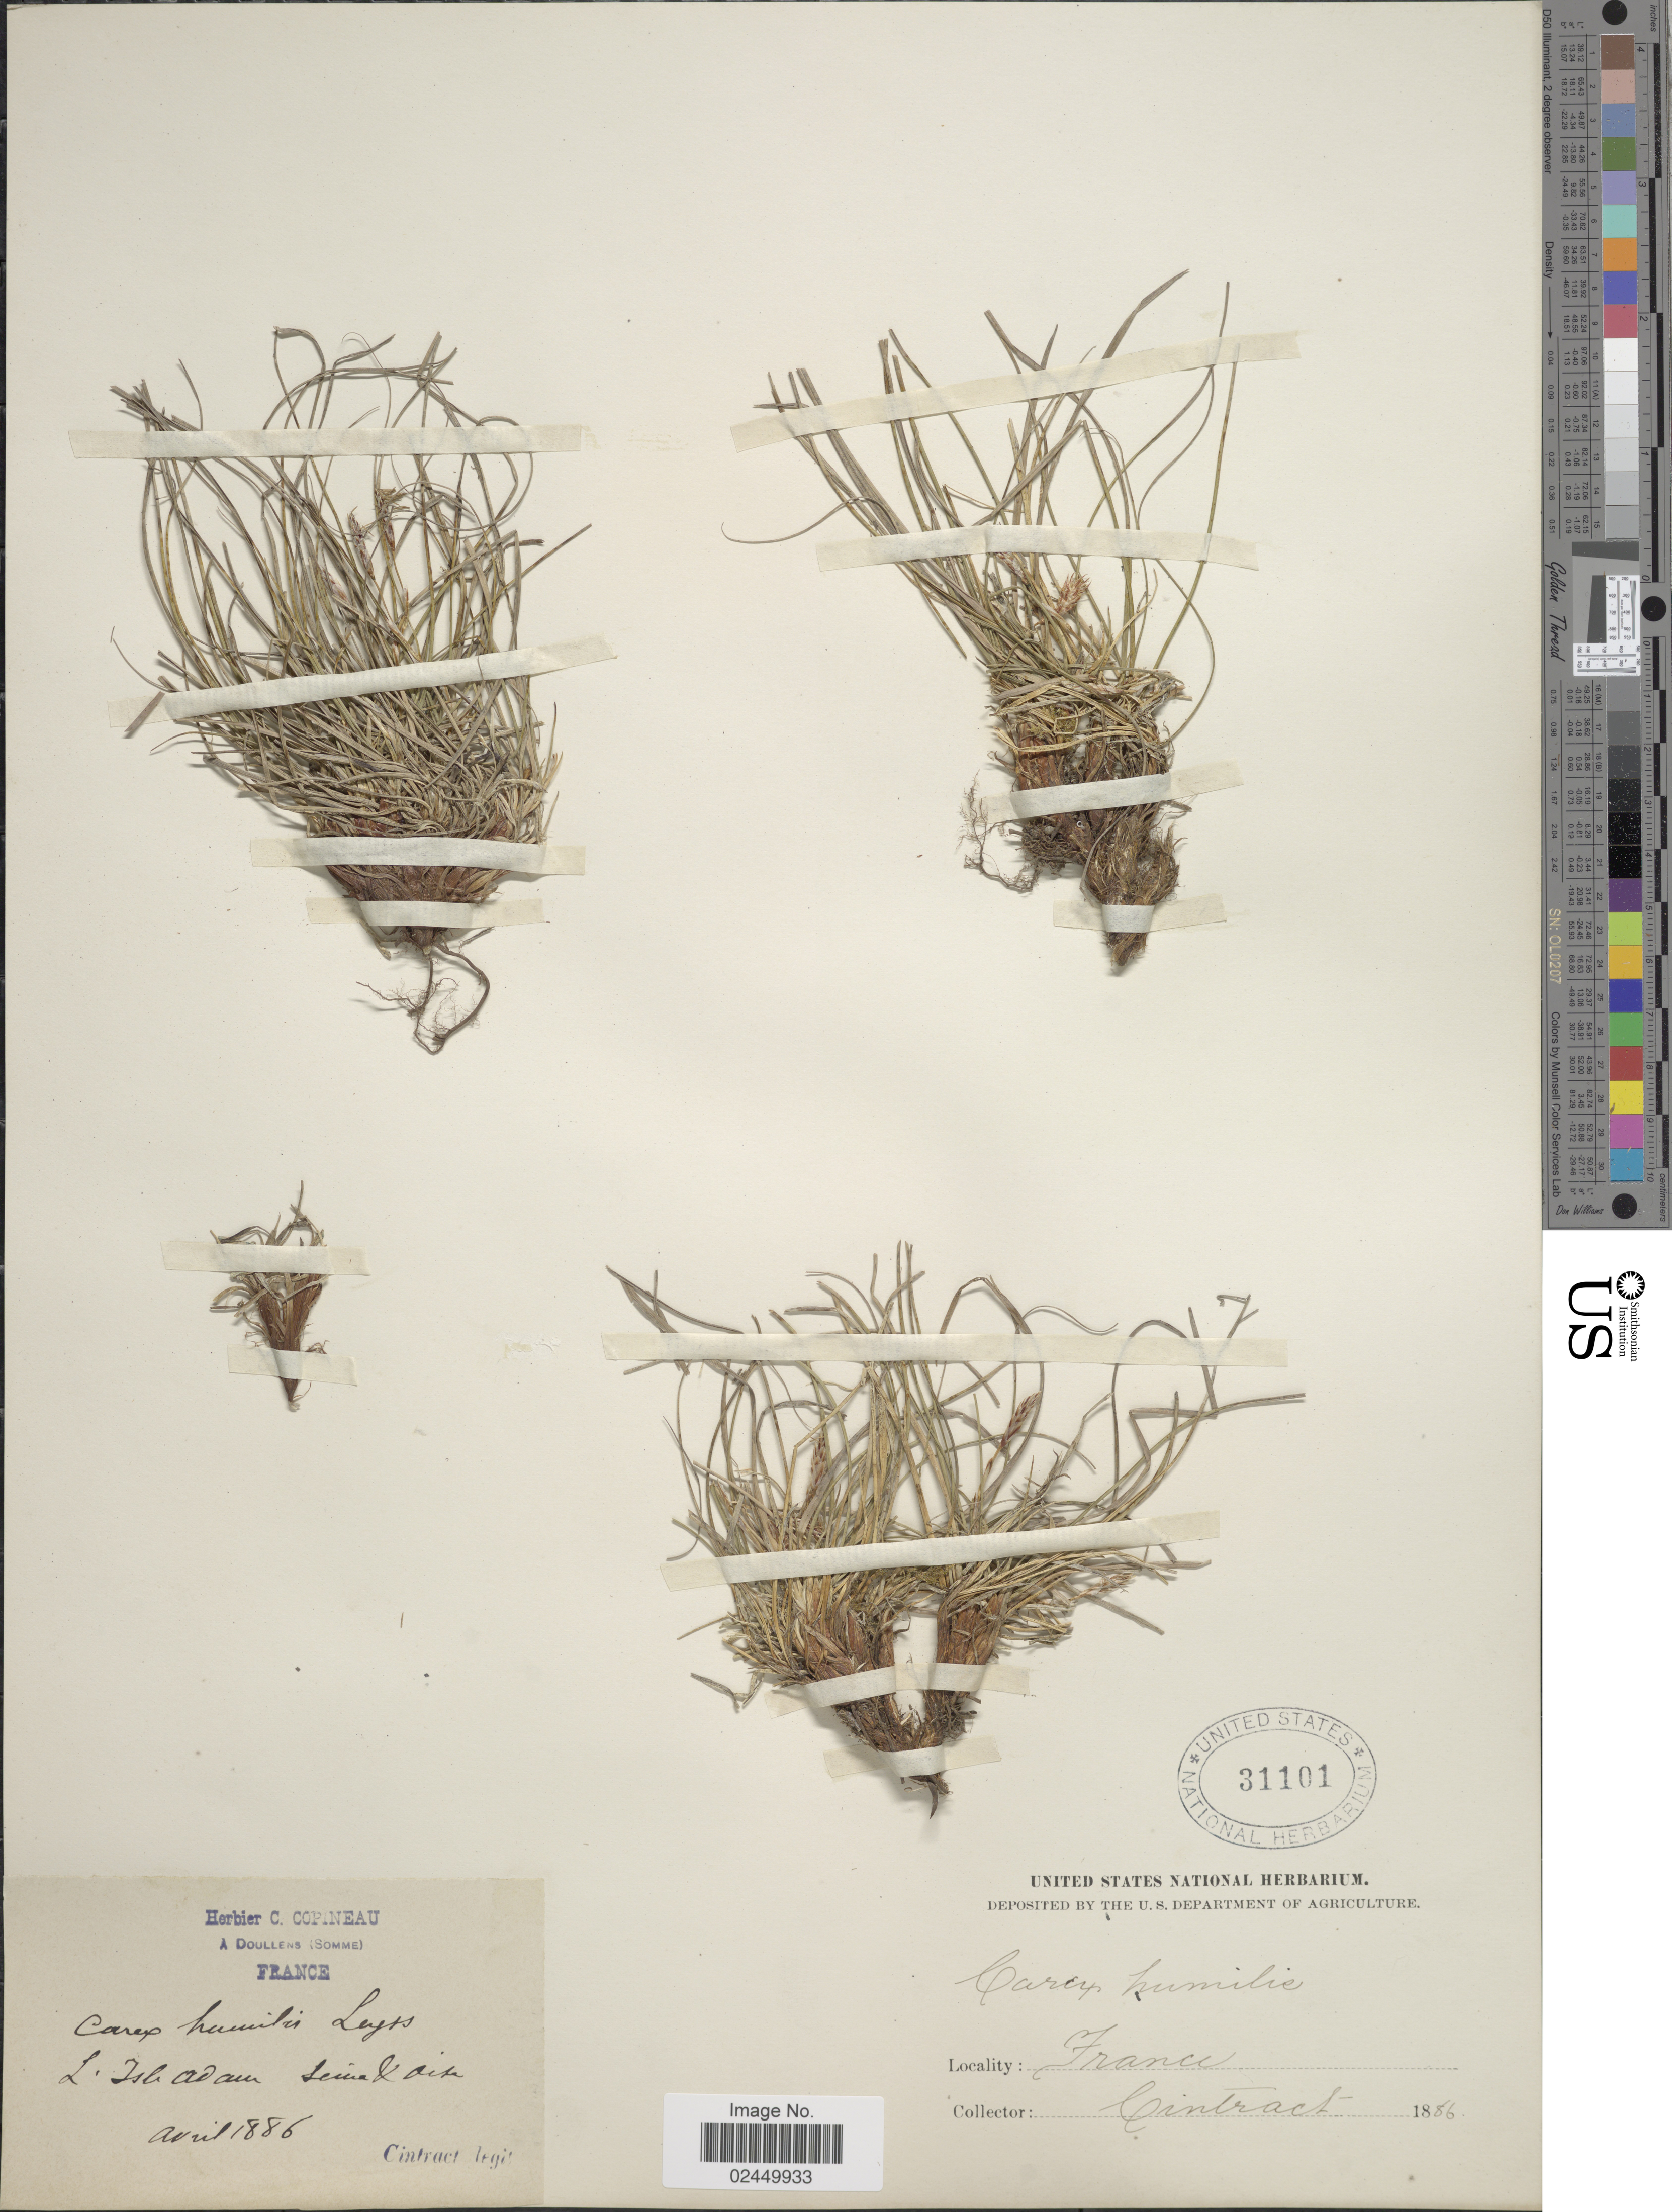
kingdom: Plantae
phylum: Tracheophyta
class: Liliopsida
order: Poales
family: Cyperaceae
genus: Carex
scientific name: Carex humilis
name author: Leyss.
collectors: Cintract, --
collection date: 1886-04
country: France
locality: L. Ishadam [illegible text]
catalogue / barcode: US 31101